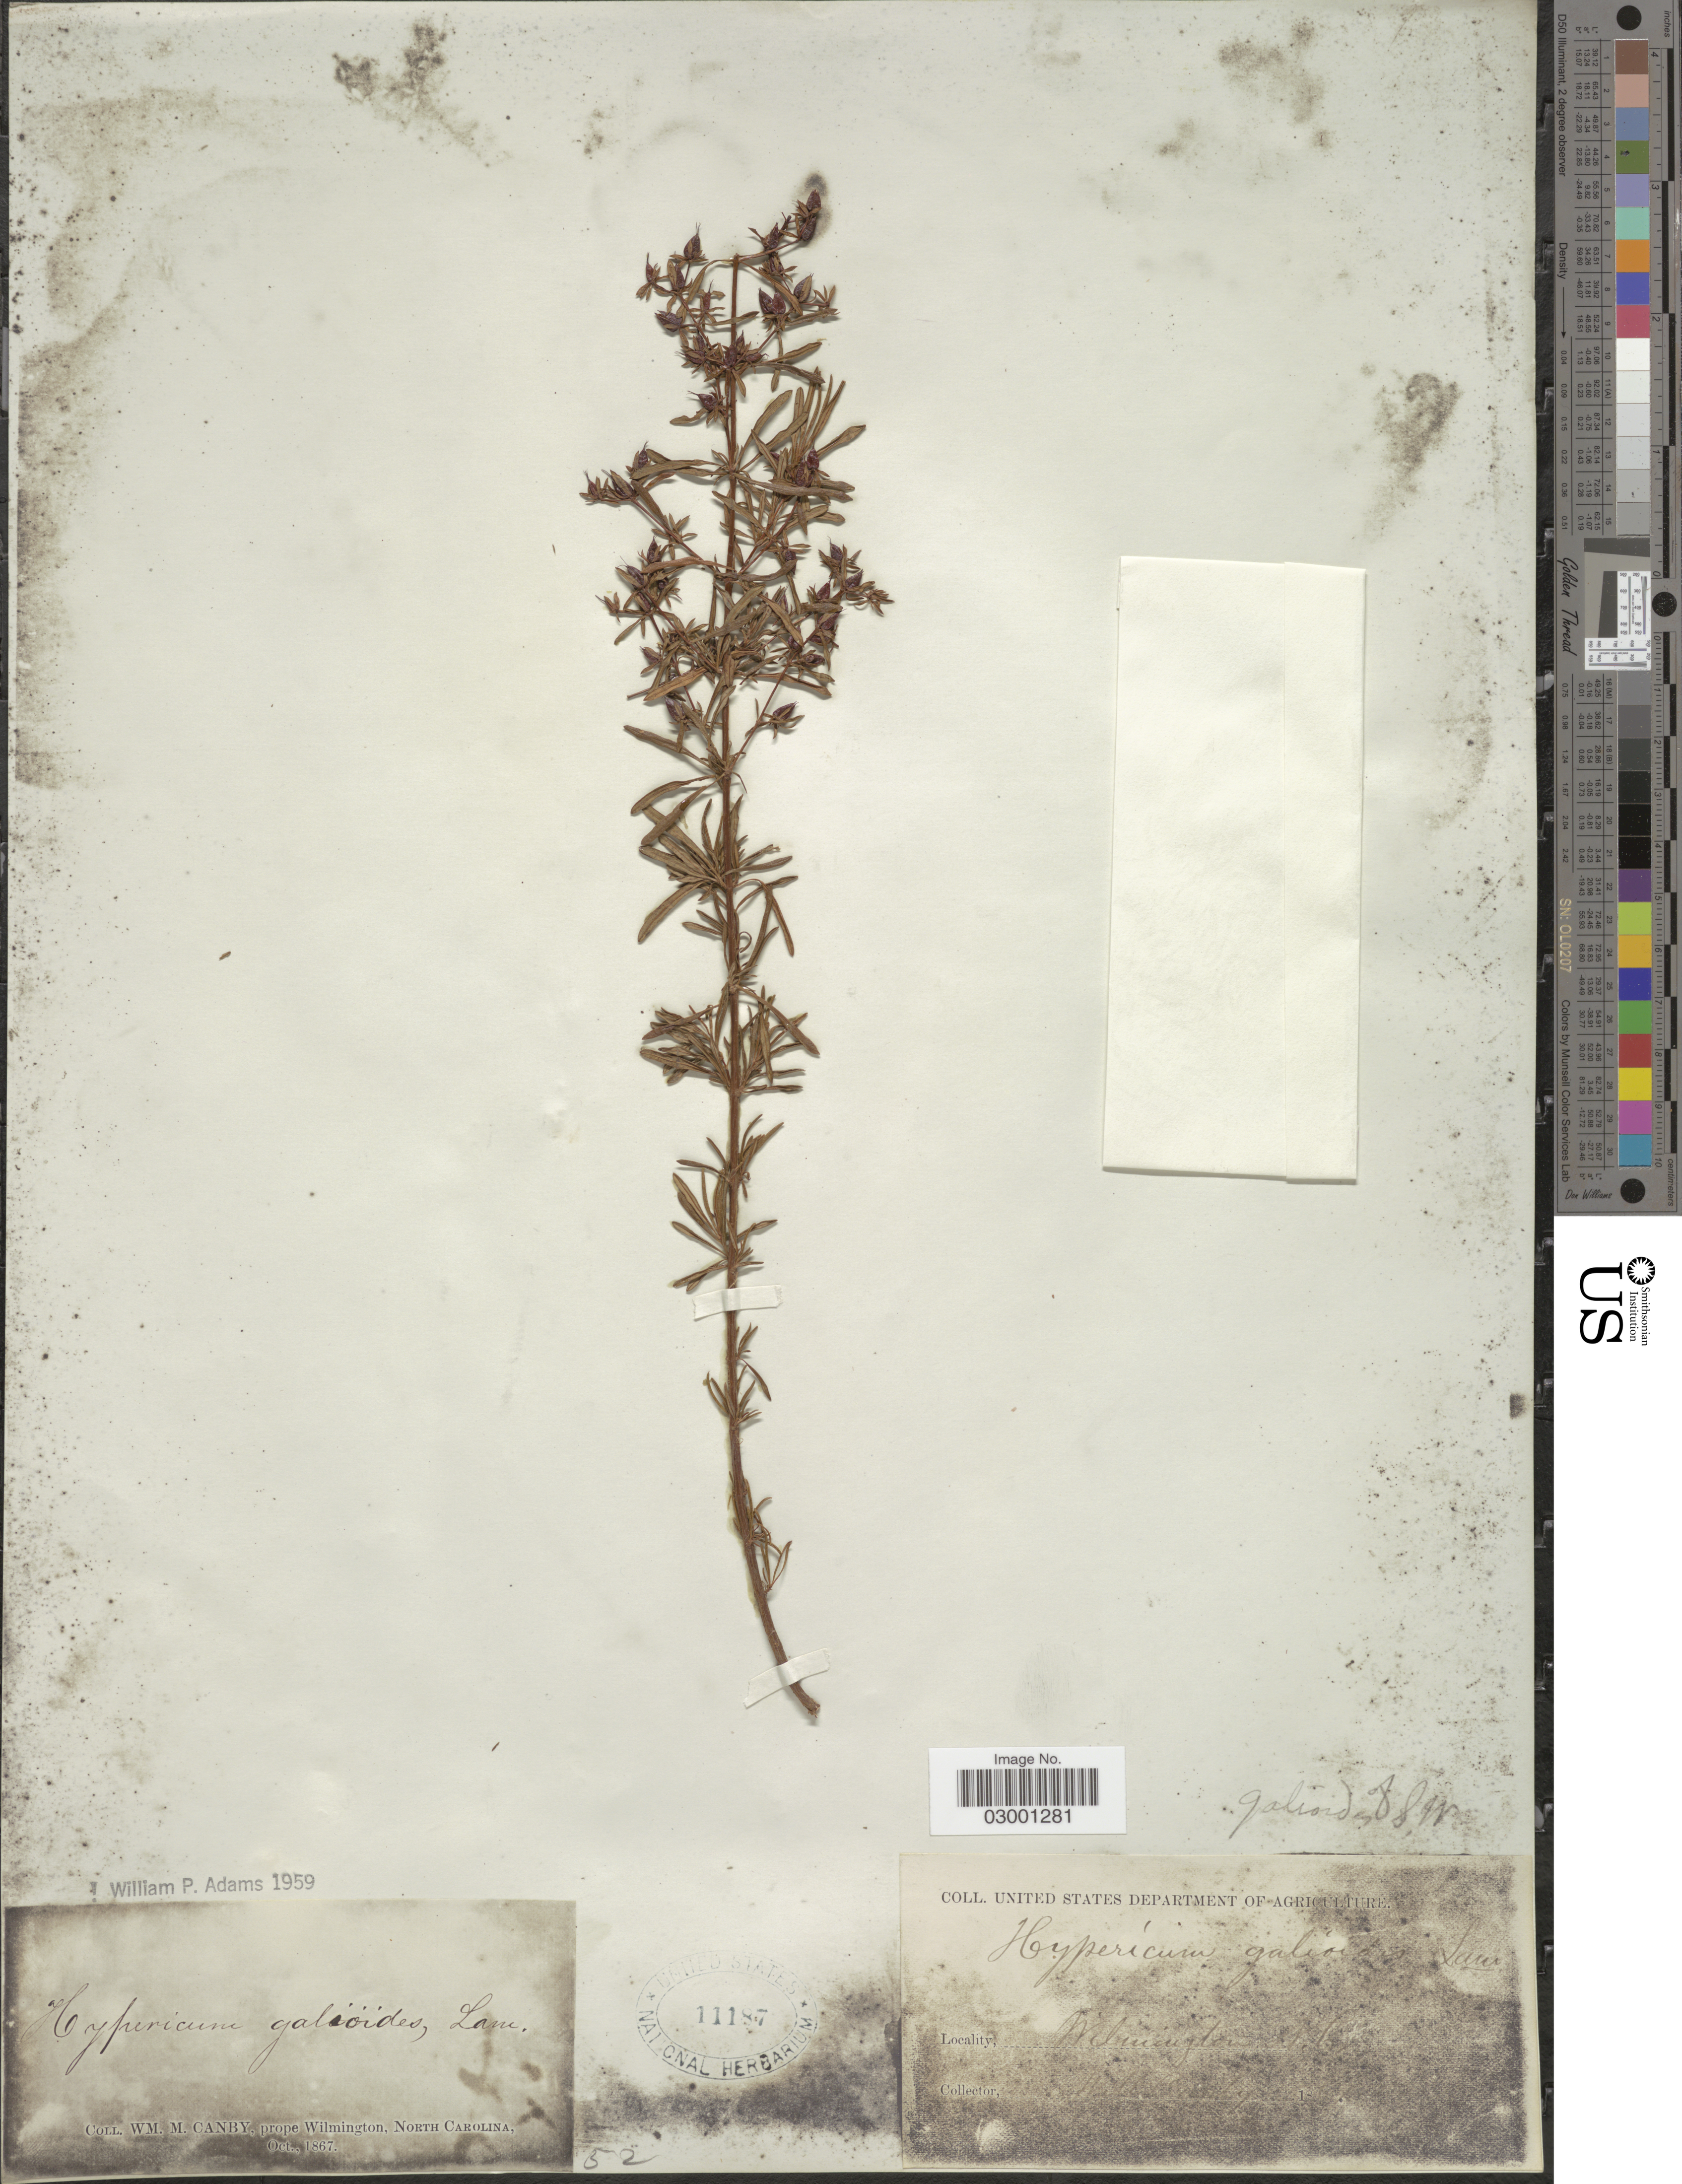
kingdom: Plantae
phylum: Tracheophyta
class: Magnoliopsida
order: Malpighiales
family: Hypericaceae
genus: Hypericum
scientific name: Hypericum galioides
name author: Lam.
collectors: W. Canby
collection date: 1867-10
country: United States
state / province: North Carolina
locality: Prope Wilmington.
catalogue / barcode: US 11187